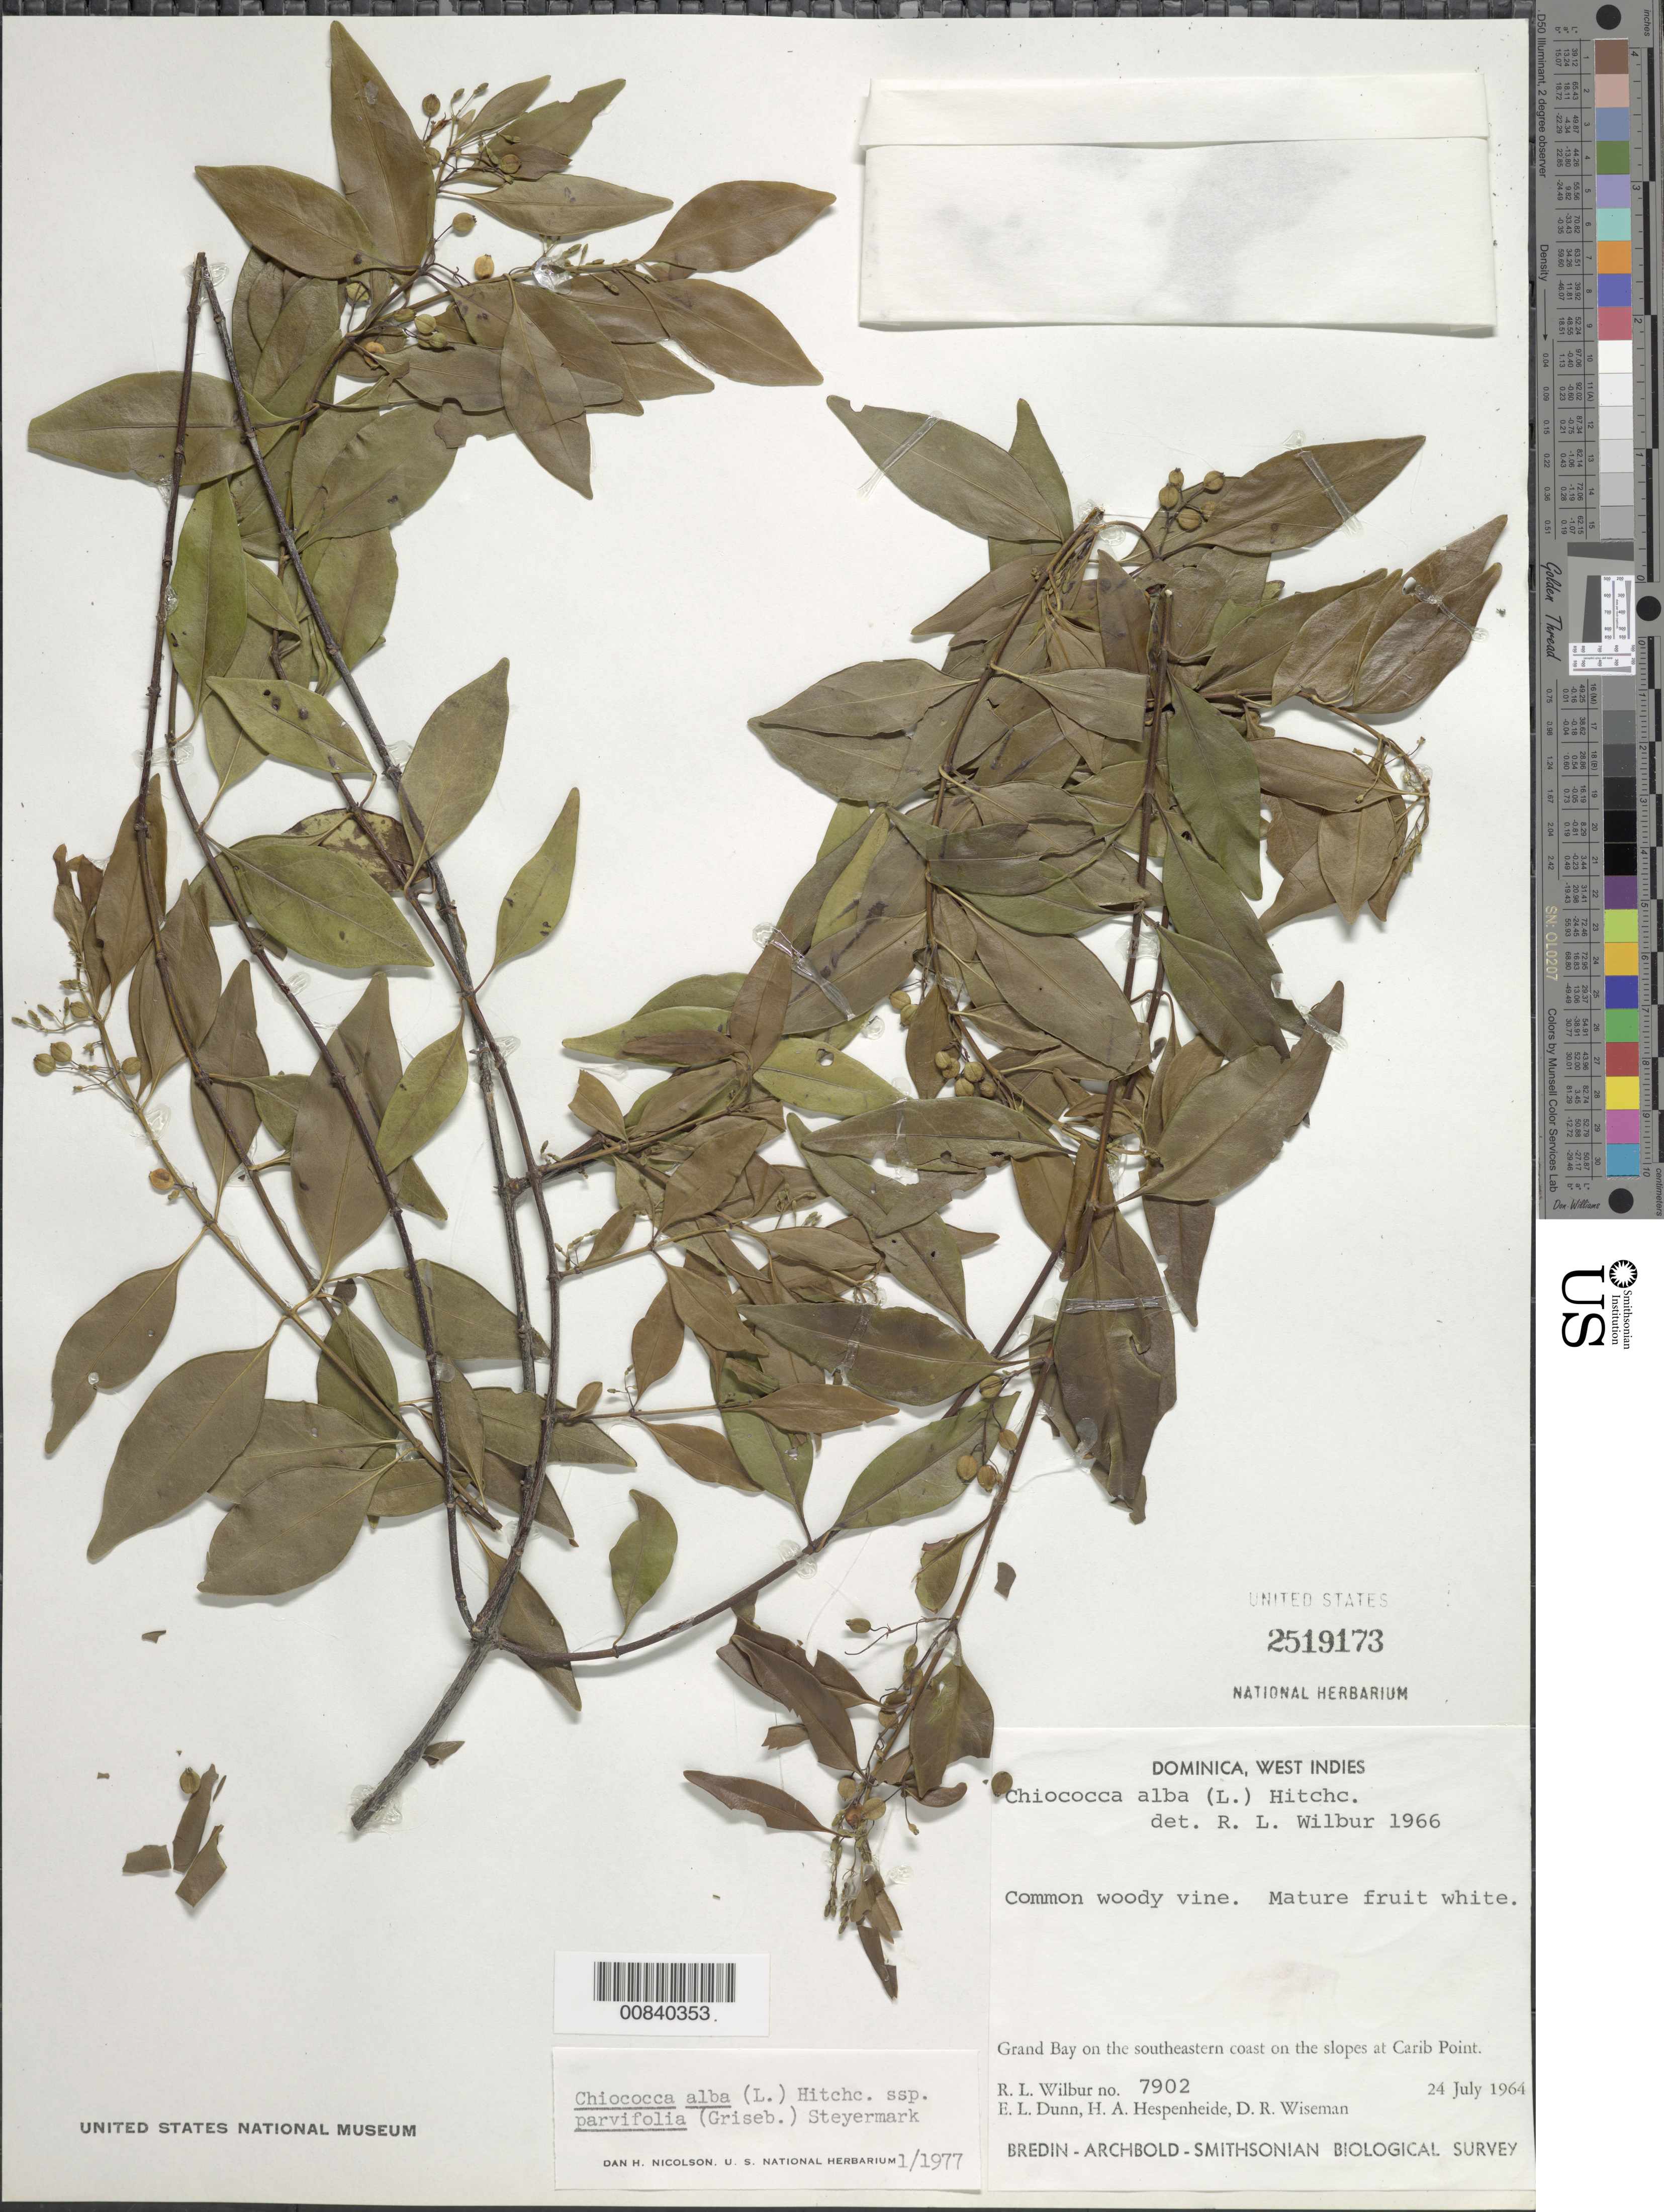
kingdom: Plantae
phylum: Tracheophyta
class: Magnoliopsida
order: Gentianales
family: Rubiaceae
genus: Chiococca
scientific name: Chiococca alba subsp. alba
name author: (L.) Hitchc.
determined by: Nicolson, Dan H.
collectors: R. L. Wilbur, E. Dunn, H. A. Hespenheide & D. R. Wiseman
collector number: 7902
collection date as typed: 24 Jul 1964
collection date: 1964-07-24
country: Dominica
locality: Grand Bay on the southeastern coast, on the slopes at Carib Point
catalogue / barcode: US 2519173